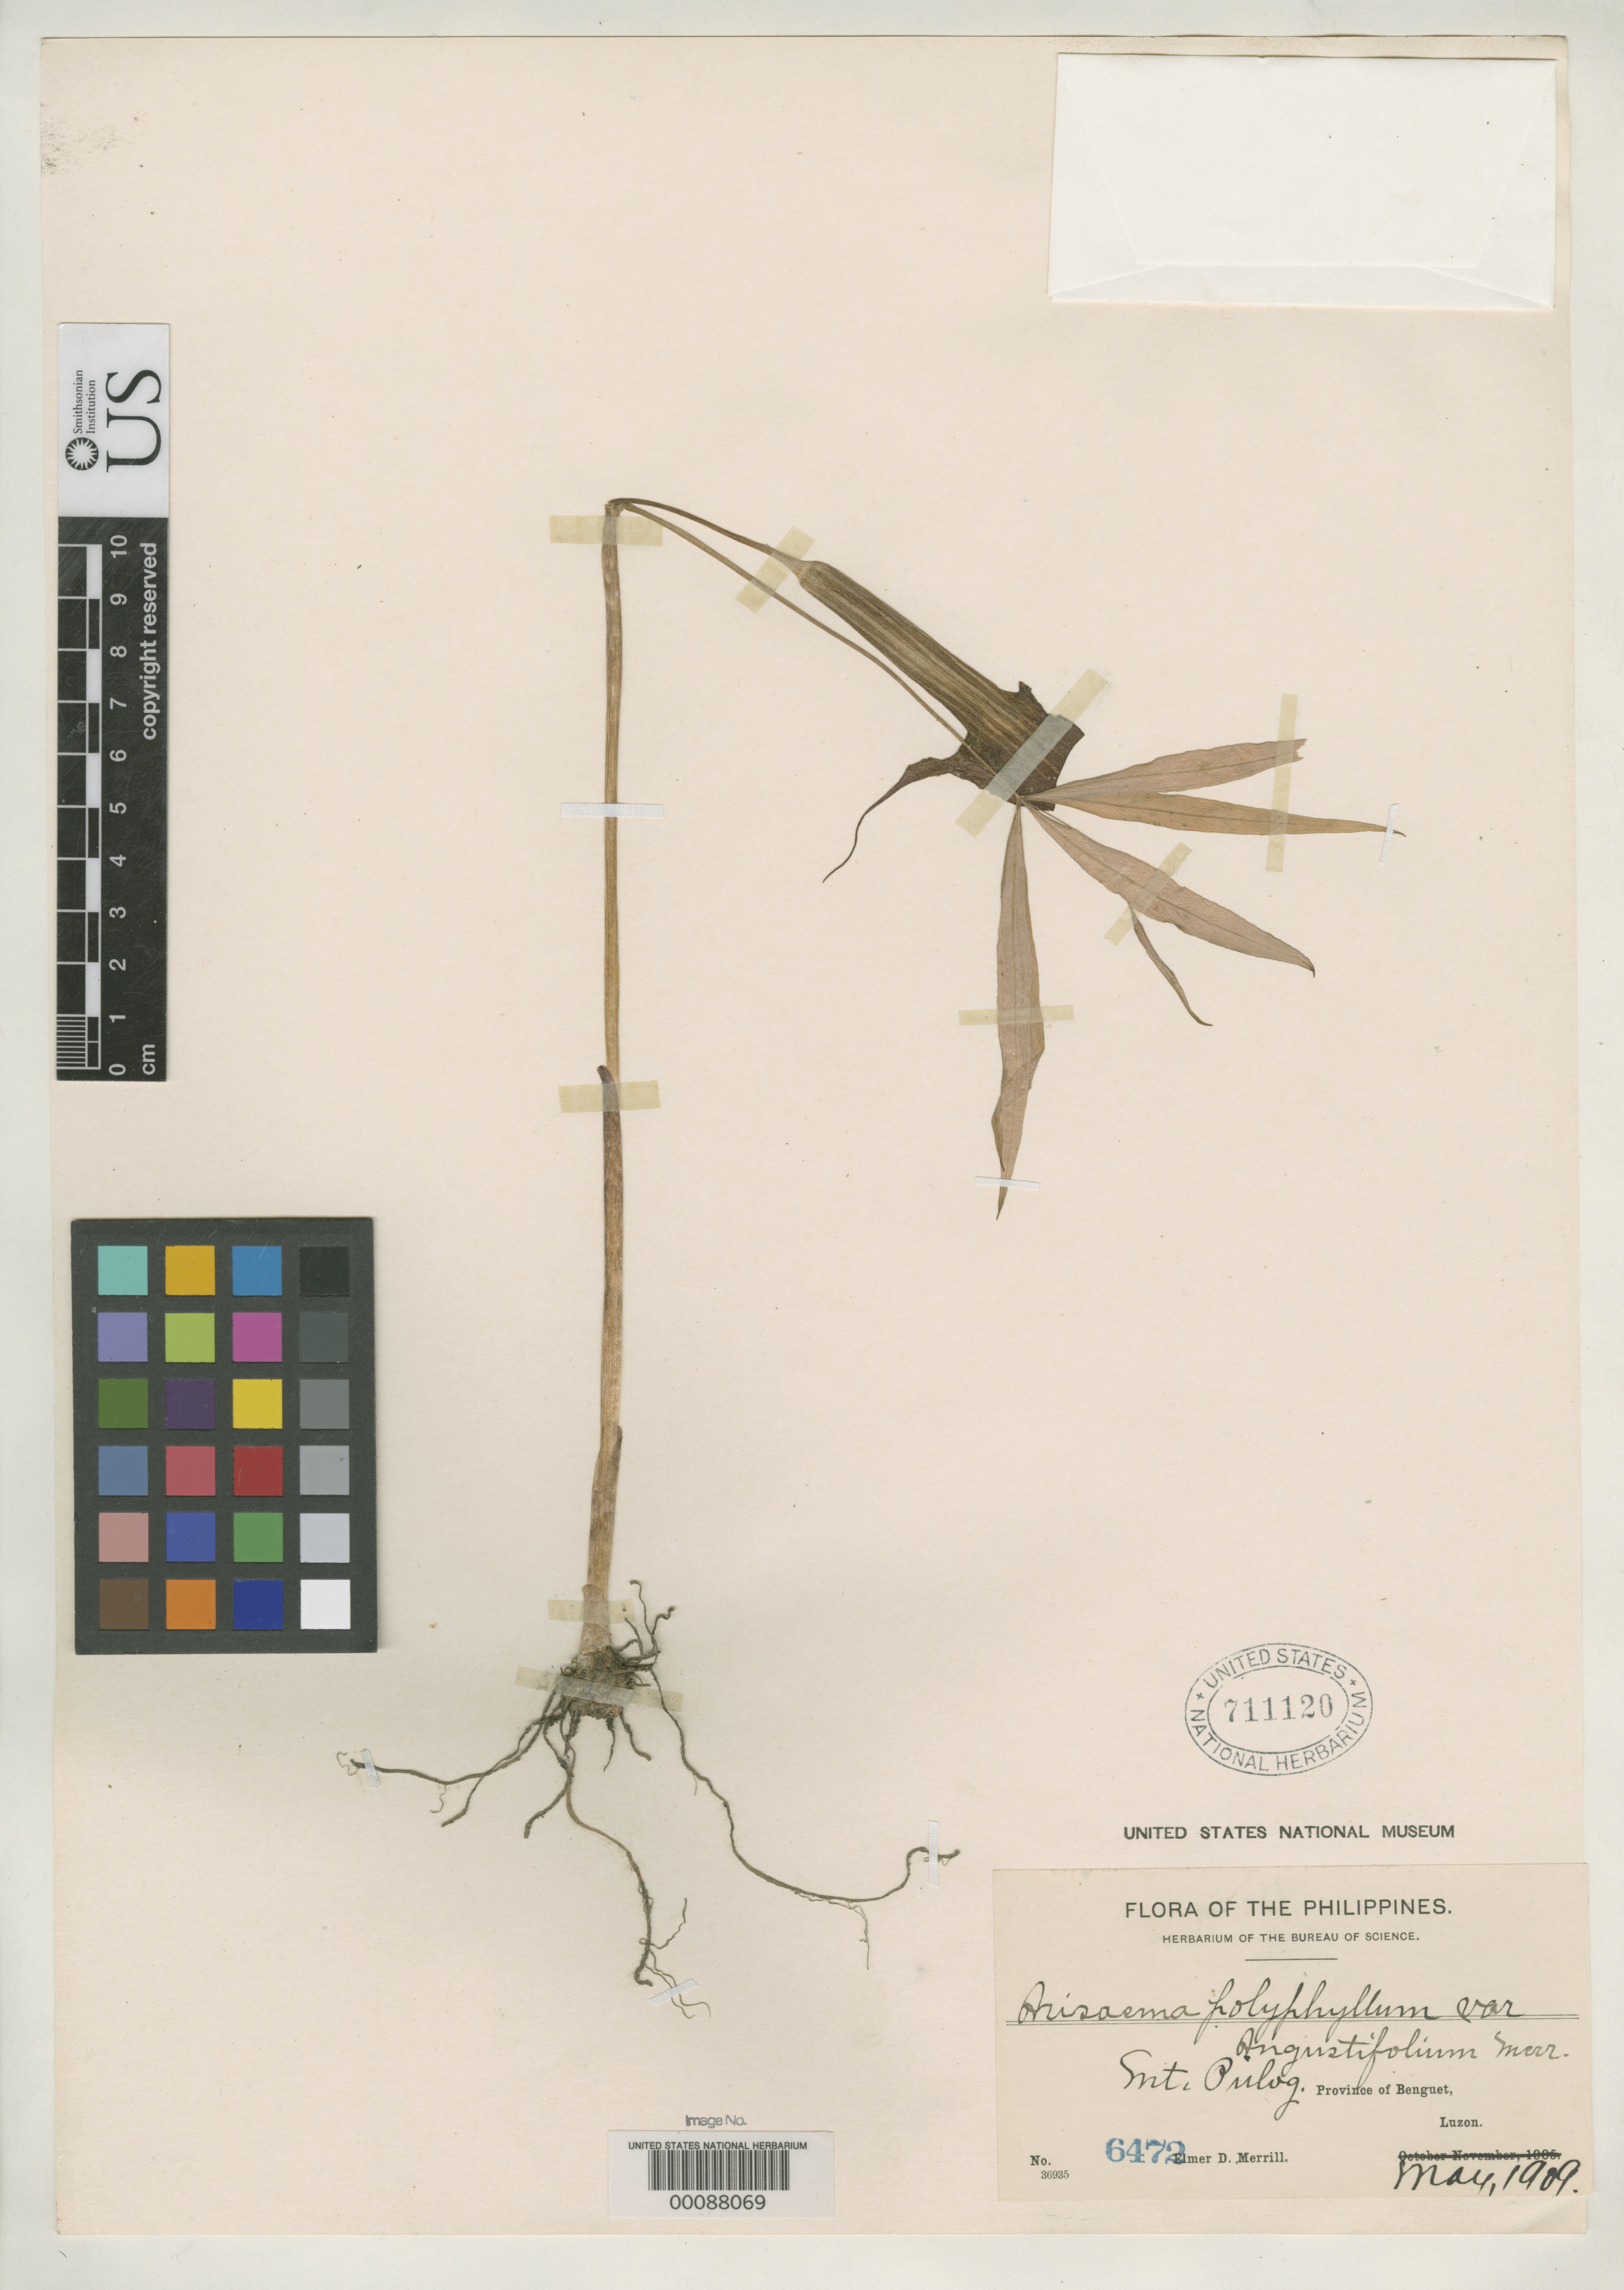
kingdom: Plantae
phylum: Tracheophyta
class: Liliopsida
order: Alismatales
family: Araceae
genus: Arisaema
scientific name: Arisaema polyphyllum var. angustifolium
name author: Merr.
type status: Type Collection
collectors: E. D. Merrill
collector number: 6472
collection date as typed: Jan 1909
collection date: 1909-01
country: Philippines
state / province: Cordillera (Administrative Region)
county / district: Benguet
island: Luzon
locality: Mount Pulog.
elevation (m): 0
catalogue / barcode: US 711120